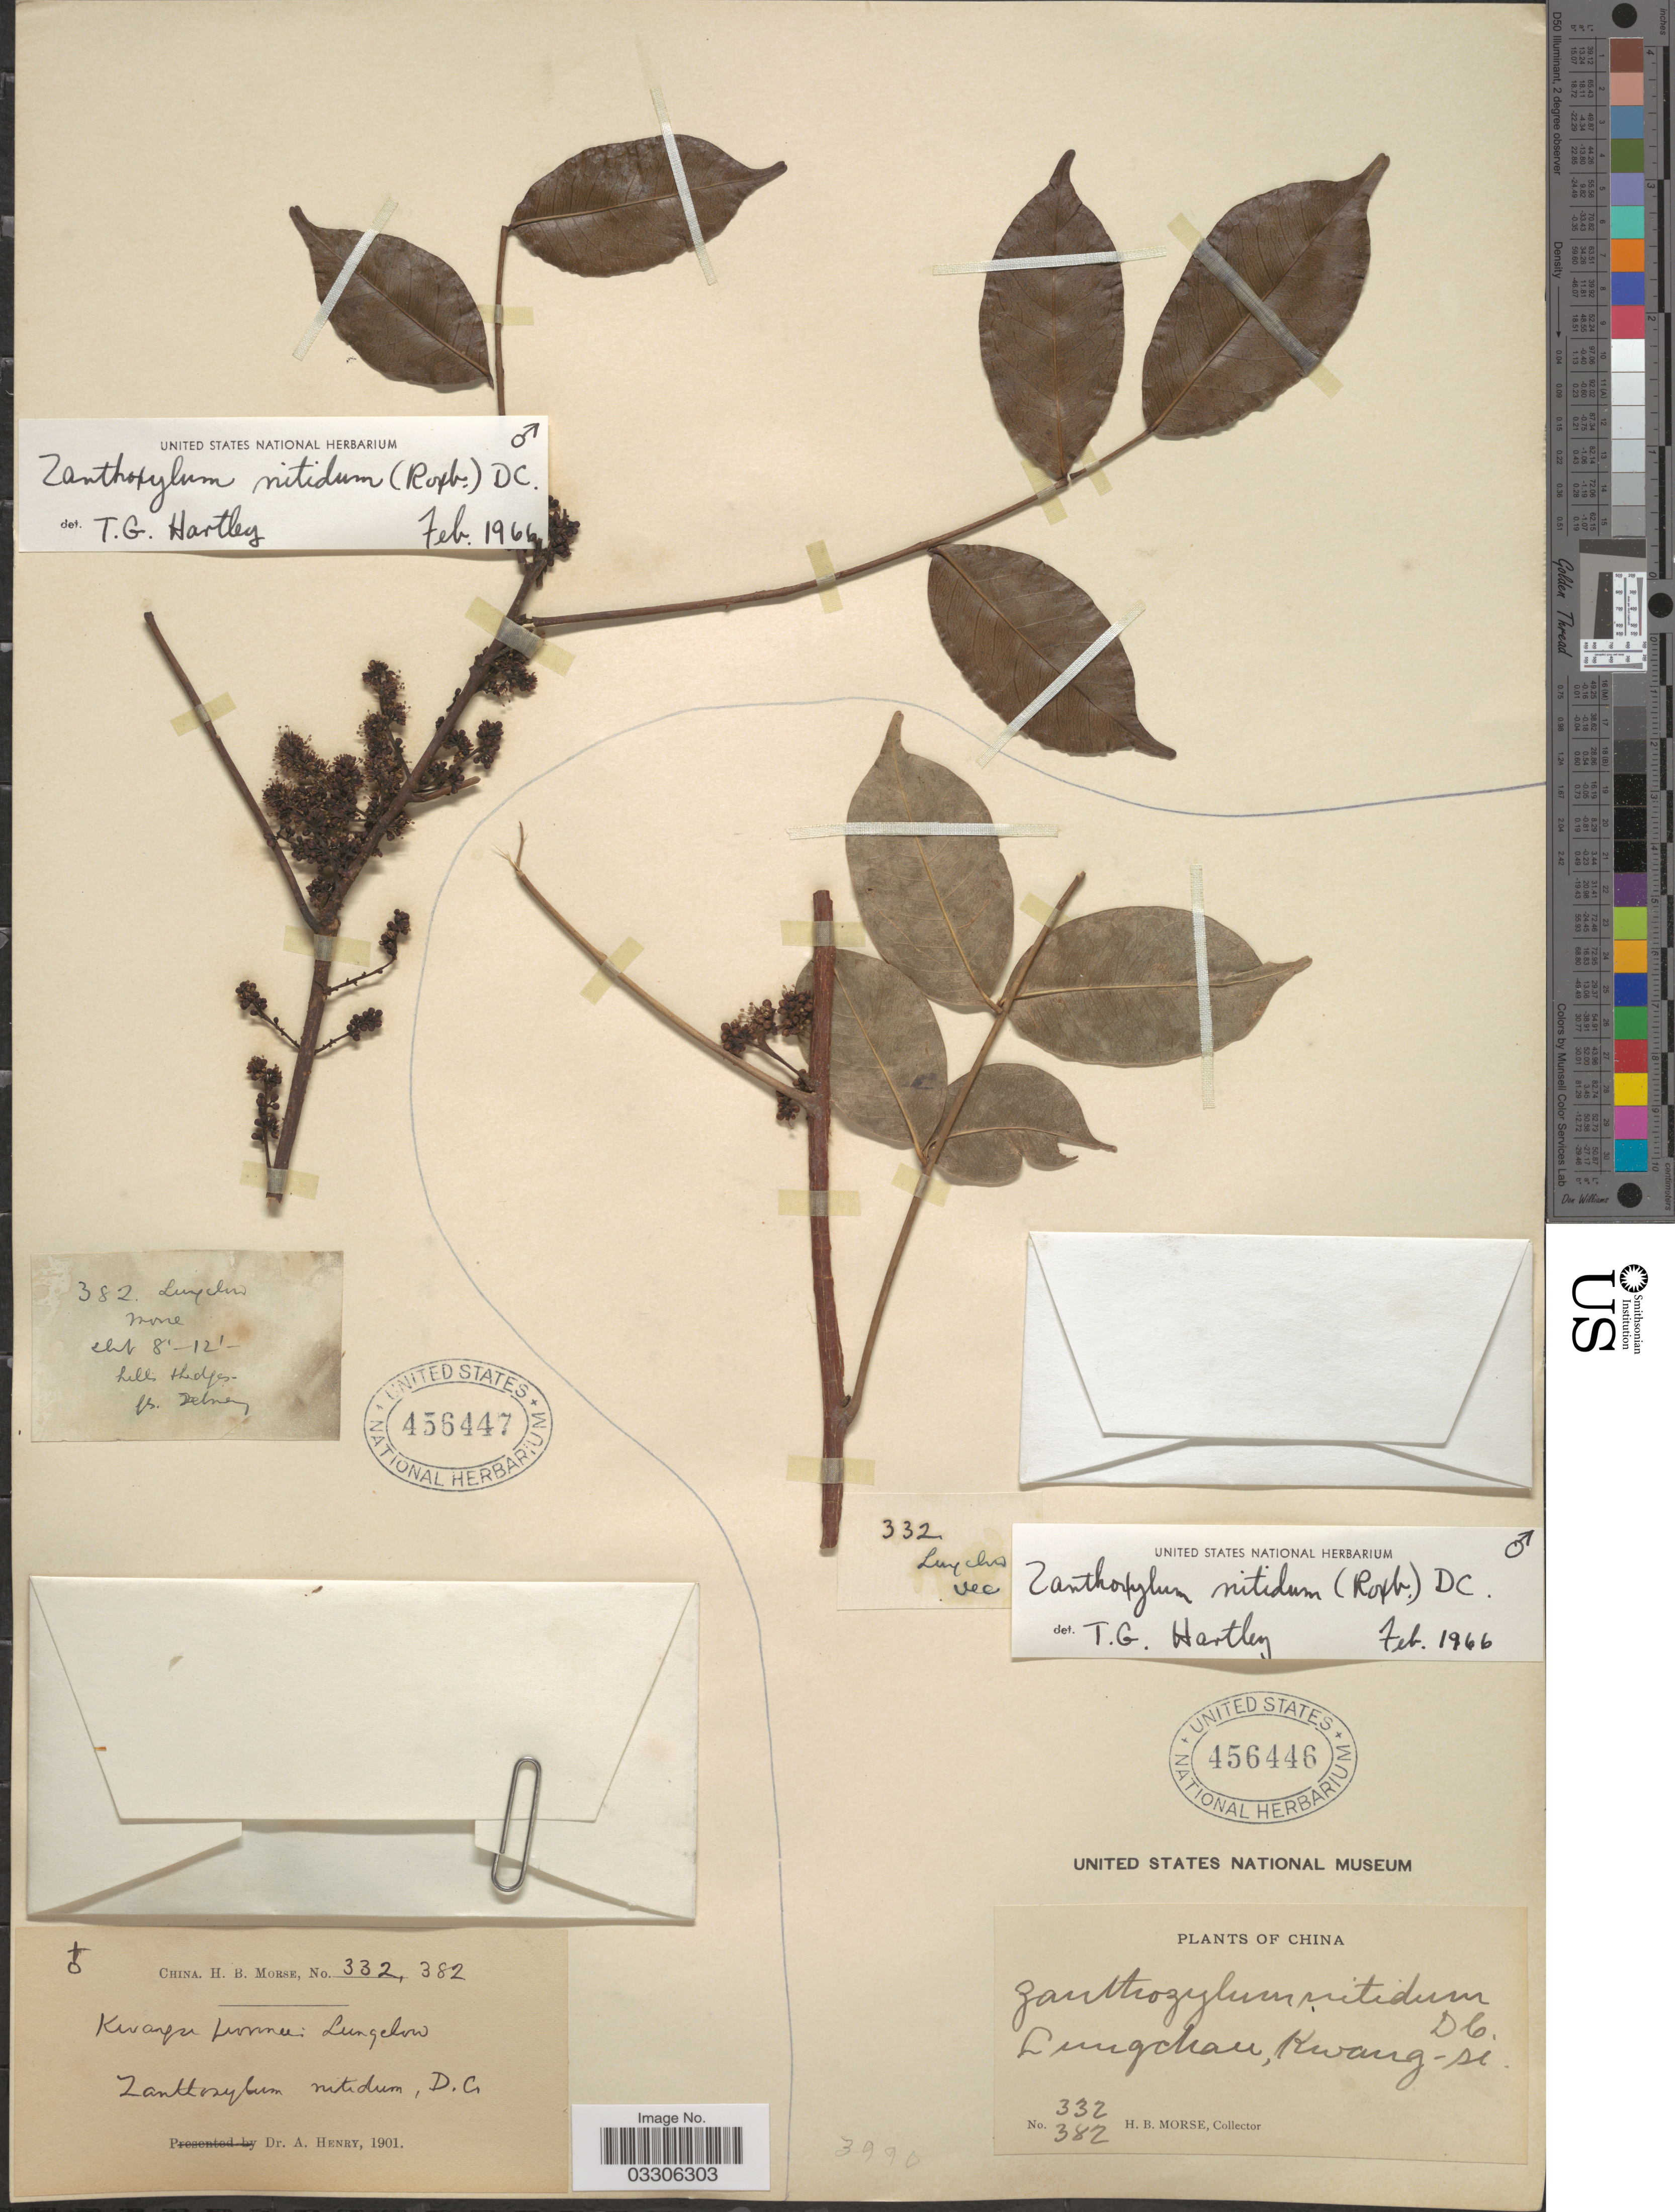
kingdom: Plantae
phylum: Tracheophyta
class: Magnoliopsida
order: Sapindales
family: Rutaceae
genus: Zanthoxylum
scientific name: Zanthoxylum nitidum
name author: Bunge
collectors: H. Morse & A. Henry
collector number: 382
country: China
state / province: Guangxi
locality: Lungchou, Kwang-si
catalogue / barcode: US 456447